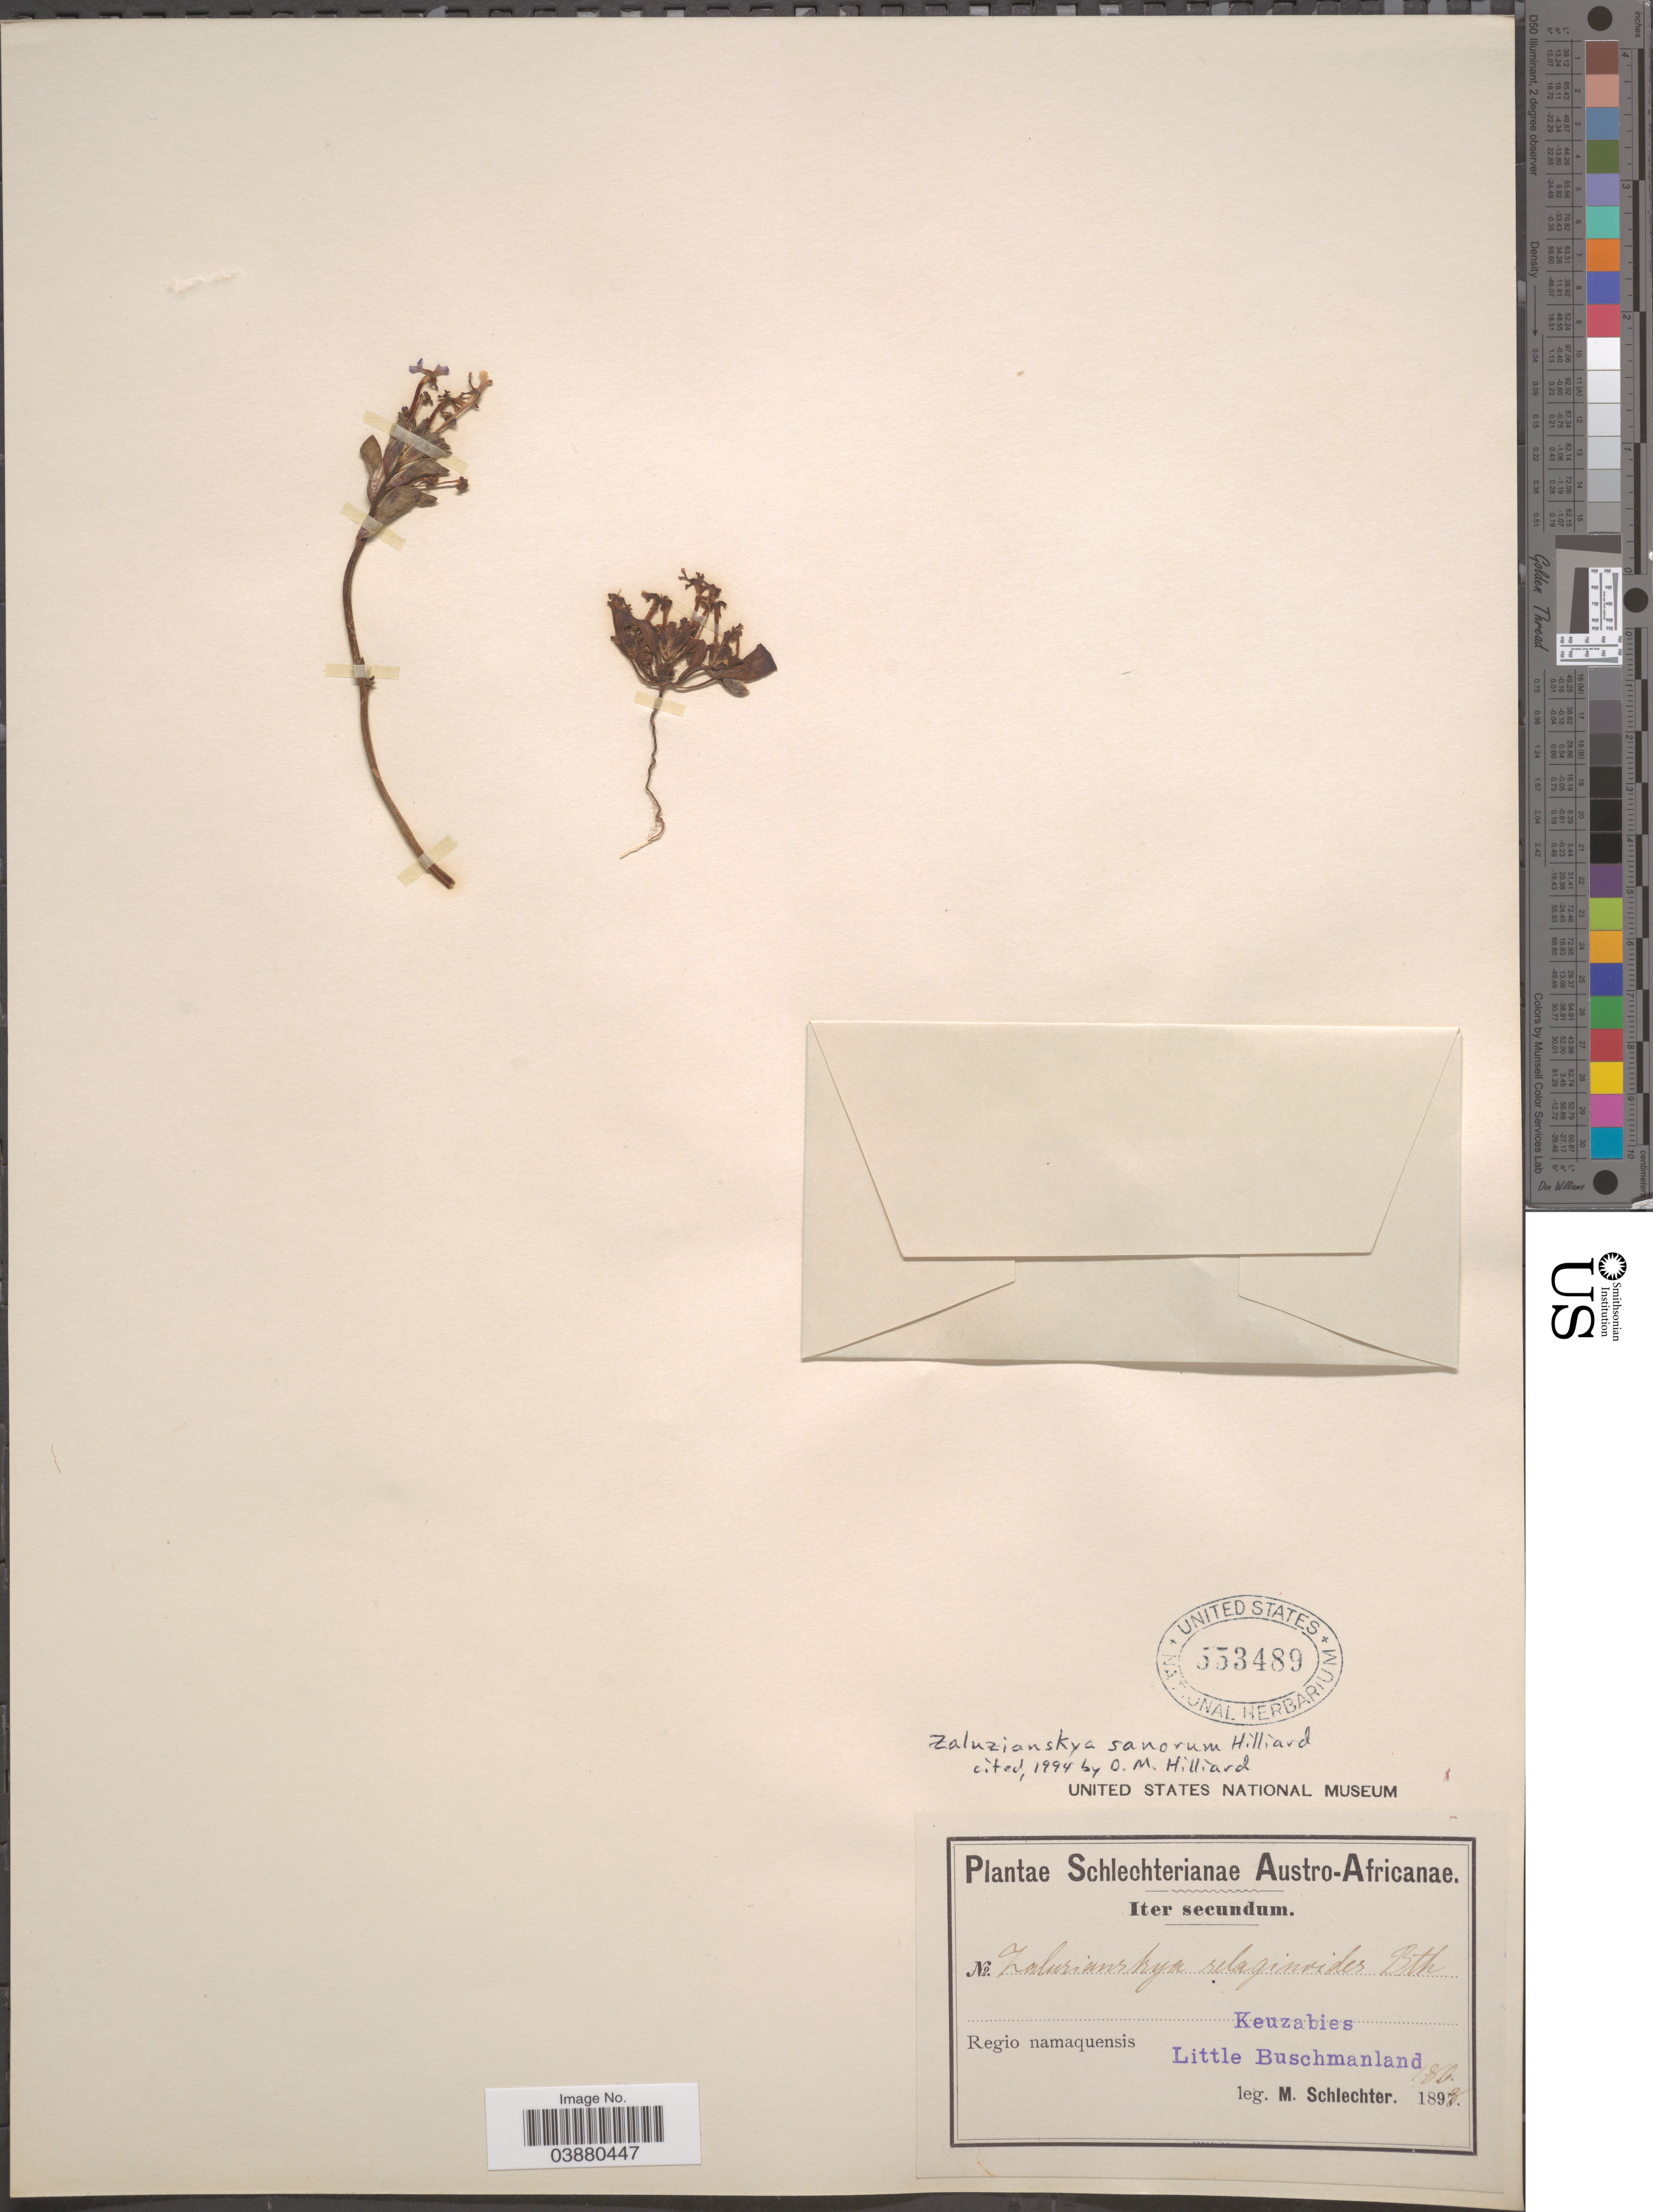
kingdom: Plantae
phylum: Tracheophyta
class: Magnoliopsida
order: Lamiales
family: Scrophulariaceae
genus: Zaluzianskya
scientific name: Zaluzianskya sanorum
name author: Hilliard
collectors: M. Schlechter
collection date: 1898-06-18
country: South Africa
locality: Austro-Africanae. Regio namaquensis. Keuzabies. Little Buschmanland.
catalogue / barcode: US 553489